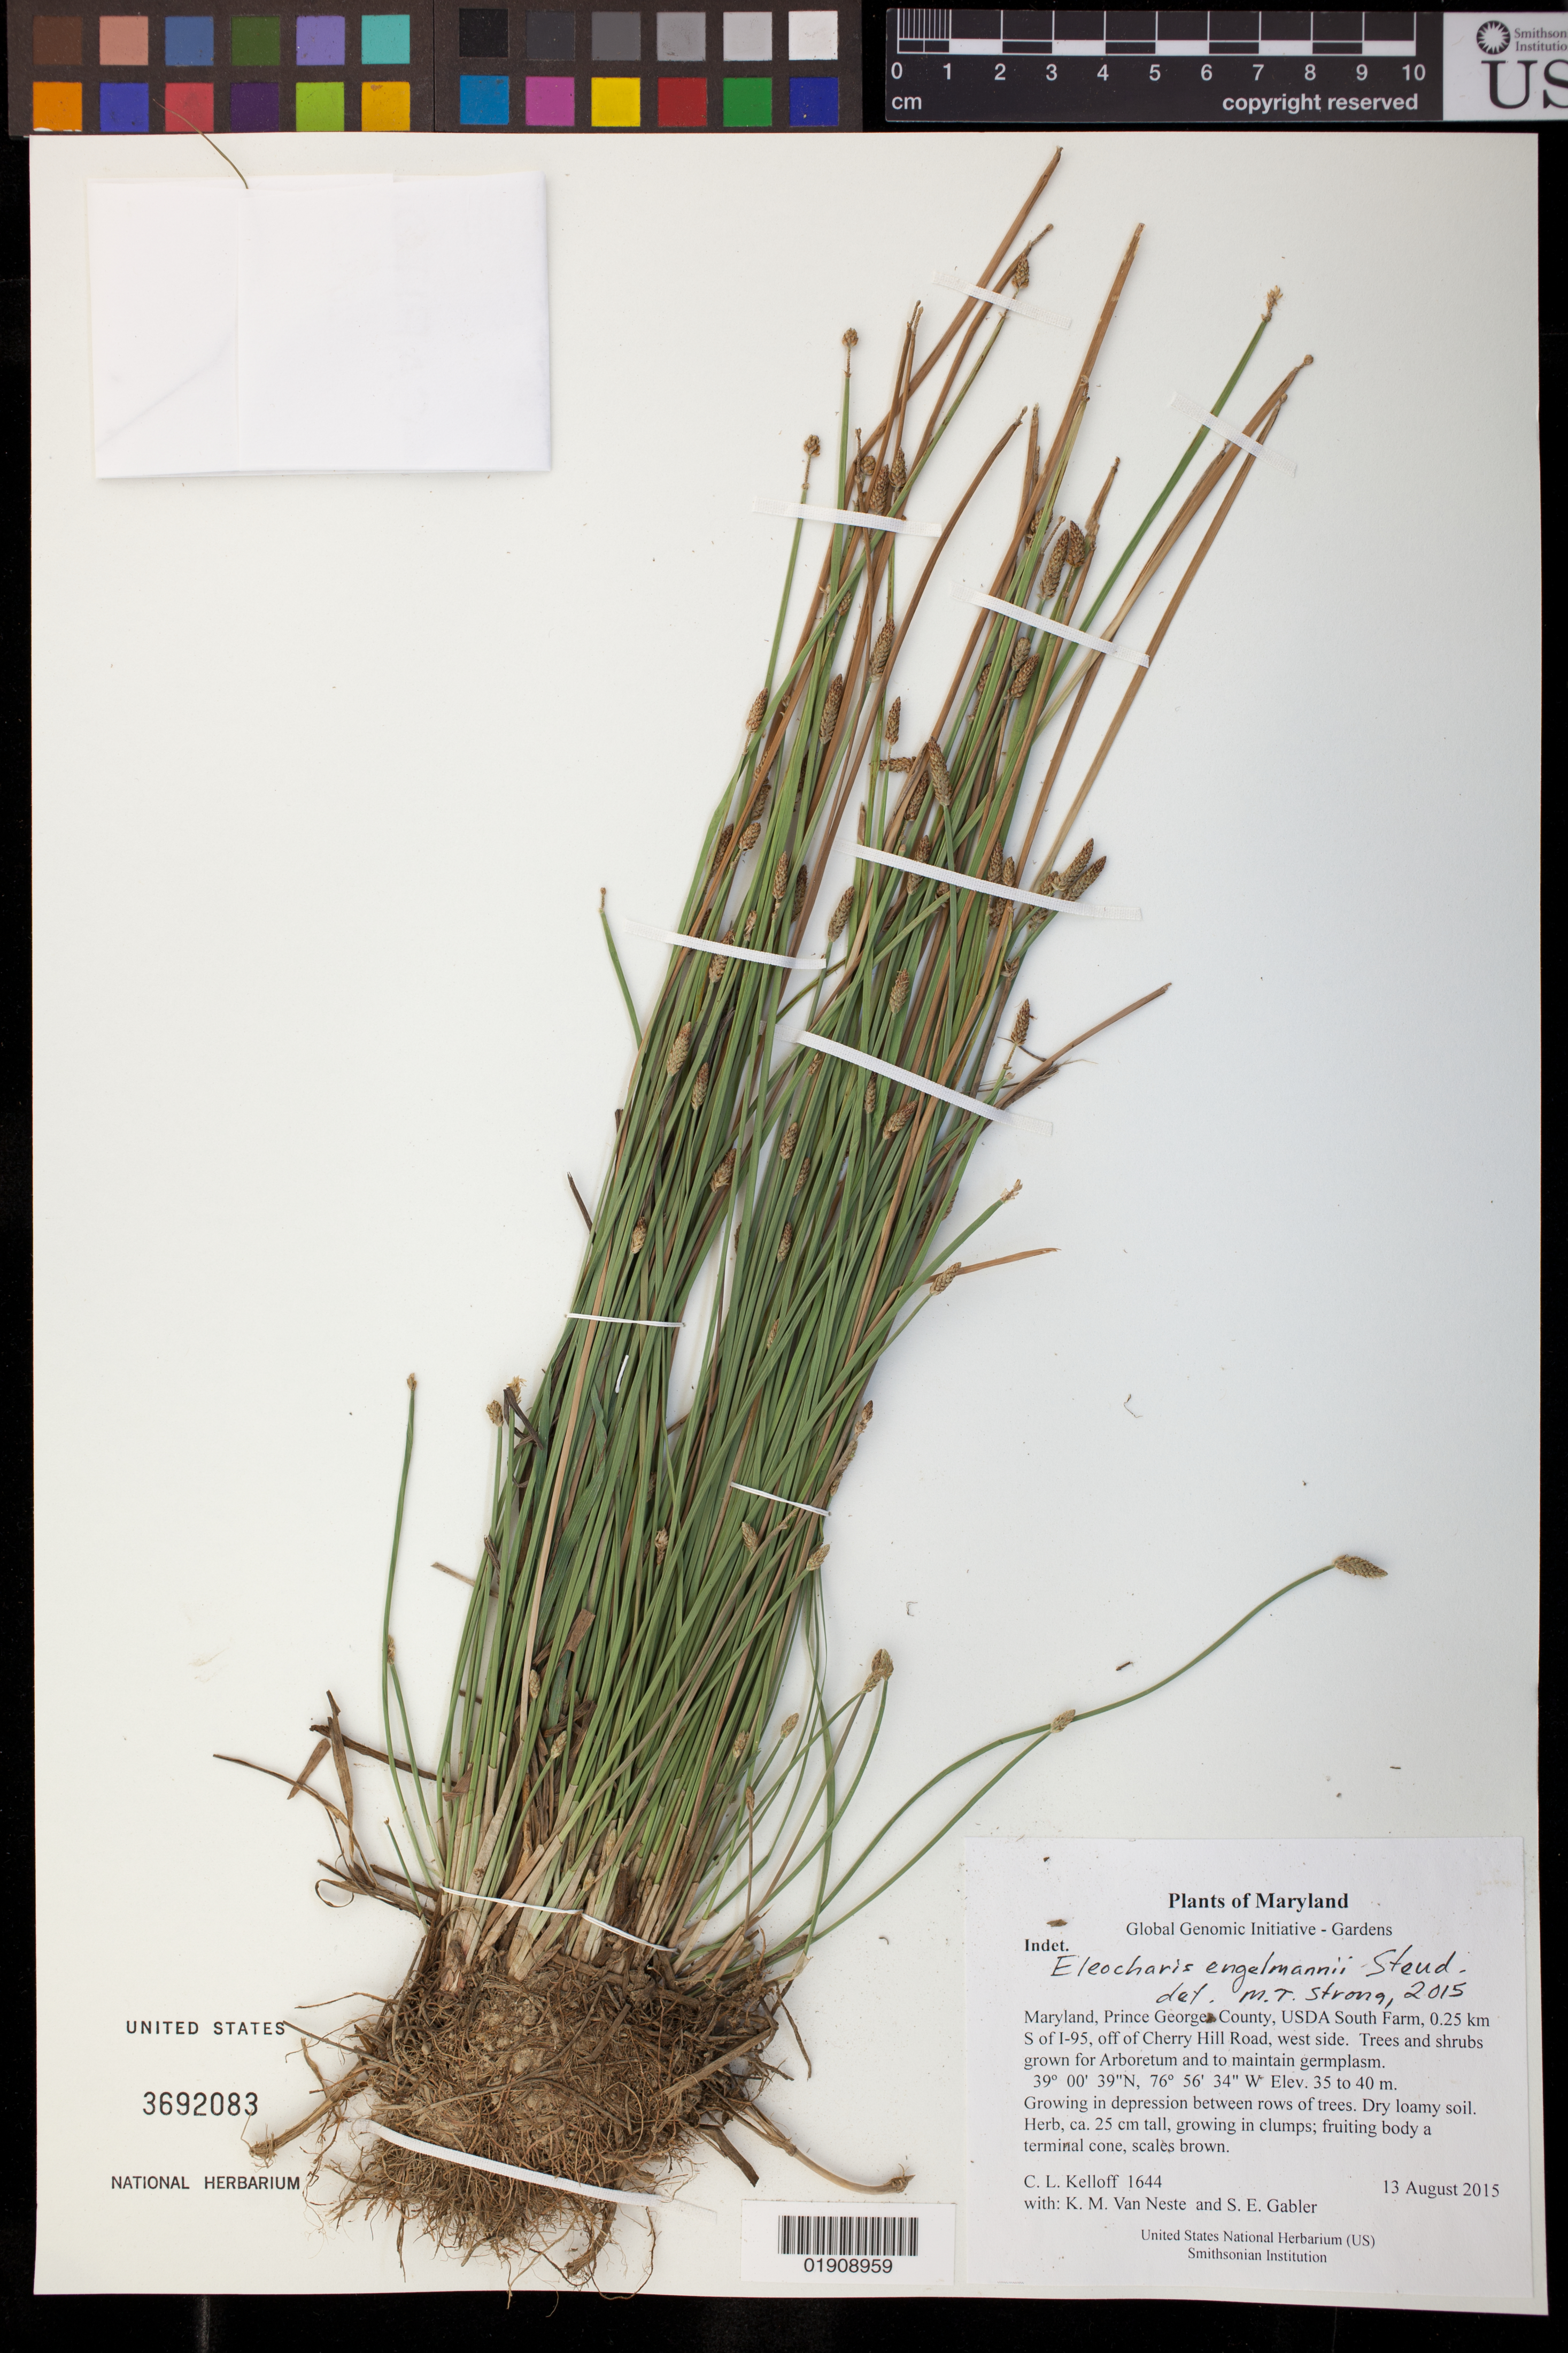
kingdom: Plantae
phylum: Tracheophyta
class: Liliopsida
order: Poales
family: Cyperaceae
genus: Eleocharis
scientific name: Eleocharis engelmannii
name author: Steud.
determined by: Strong, M. T., (US), Smithsonian Institution - National Museum of Natural History (UNITED STATES)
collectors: C. L. Kelloff, K. M. Van Neste & S. E. Gabler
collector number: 1644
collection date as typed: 13 August 2015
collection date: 2015-08-13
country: United States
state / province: Maryland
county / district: Prince George's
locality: USDA South Farm, 0.25 km S of I-95, off of Cherry Hill Road, west side. Trees and shrubs grown for Arboretum and to maintain germplasm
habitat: Growing in depression between rows of trees. Dry loamy soil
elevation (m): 35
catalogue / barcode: US 3692083